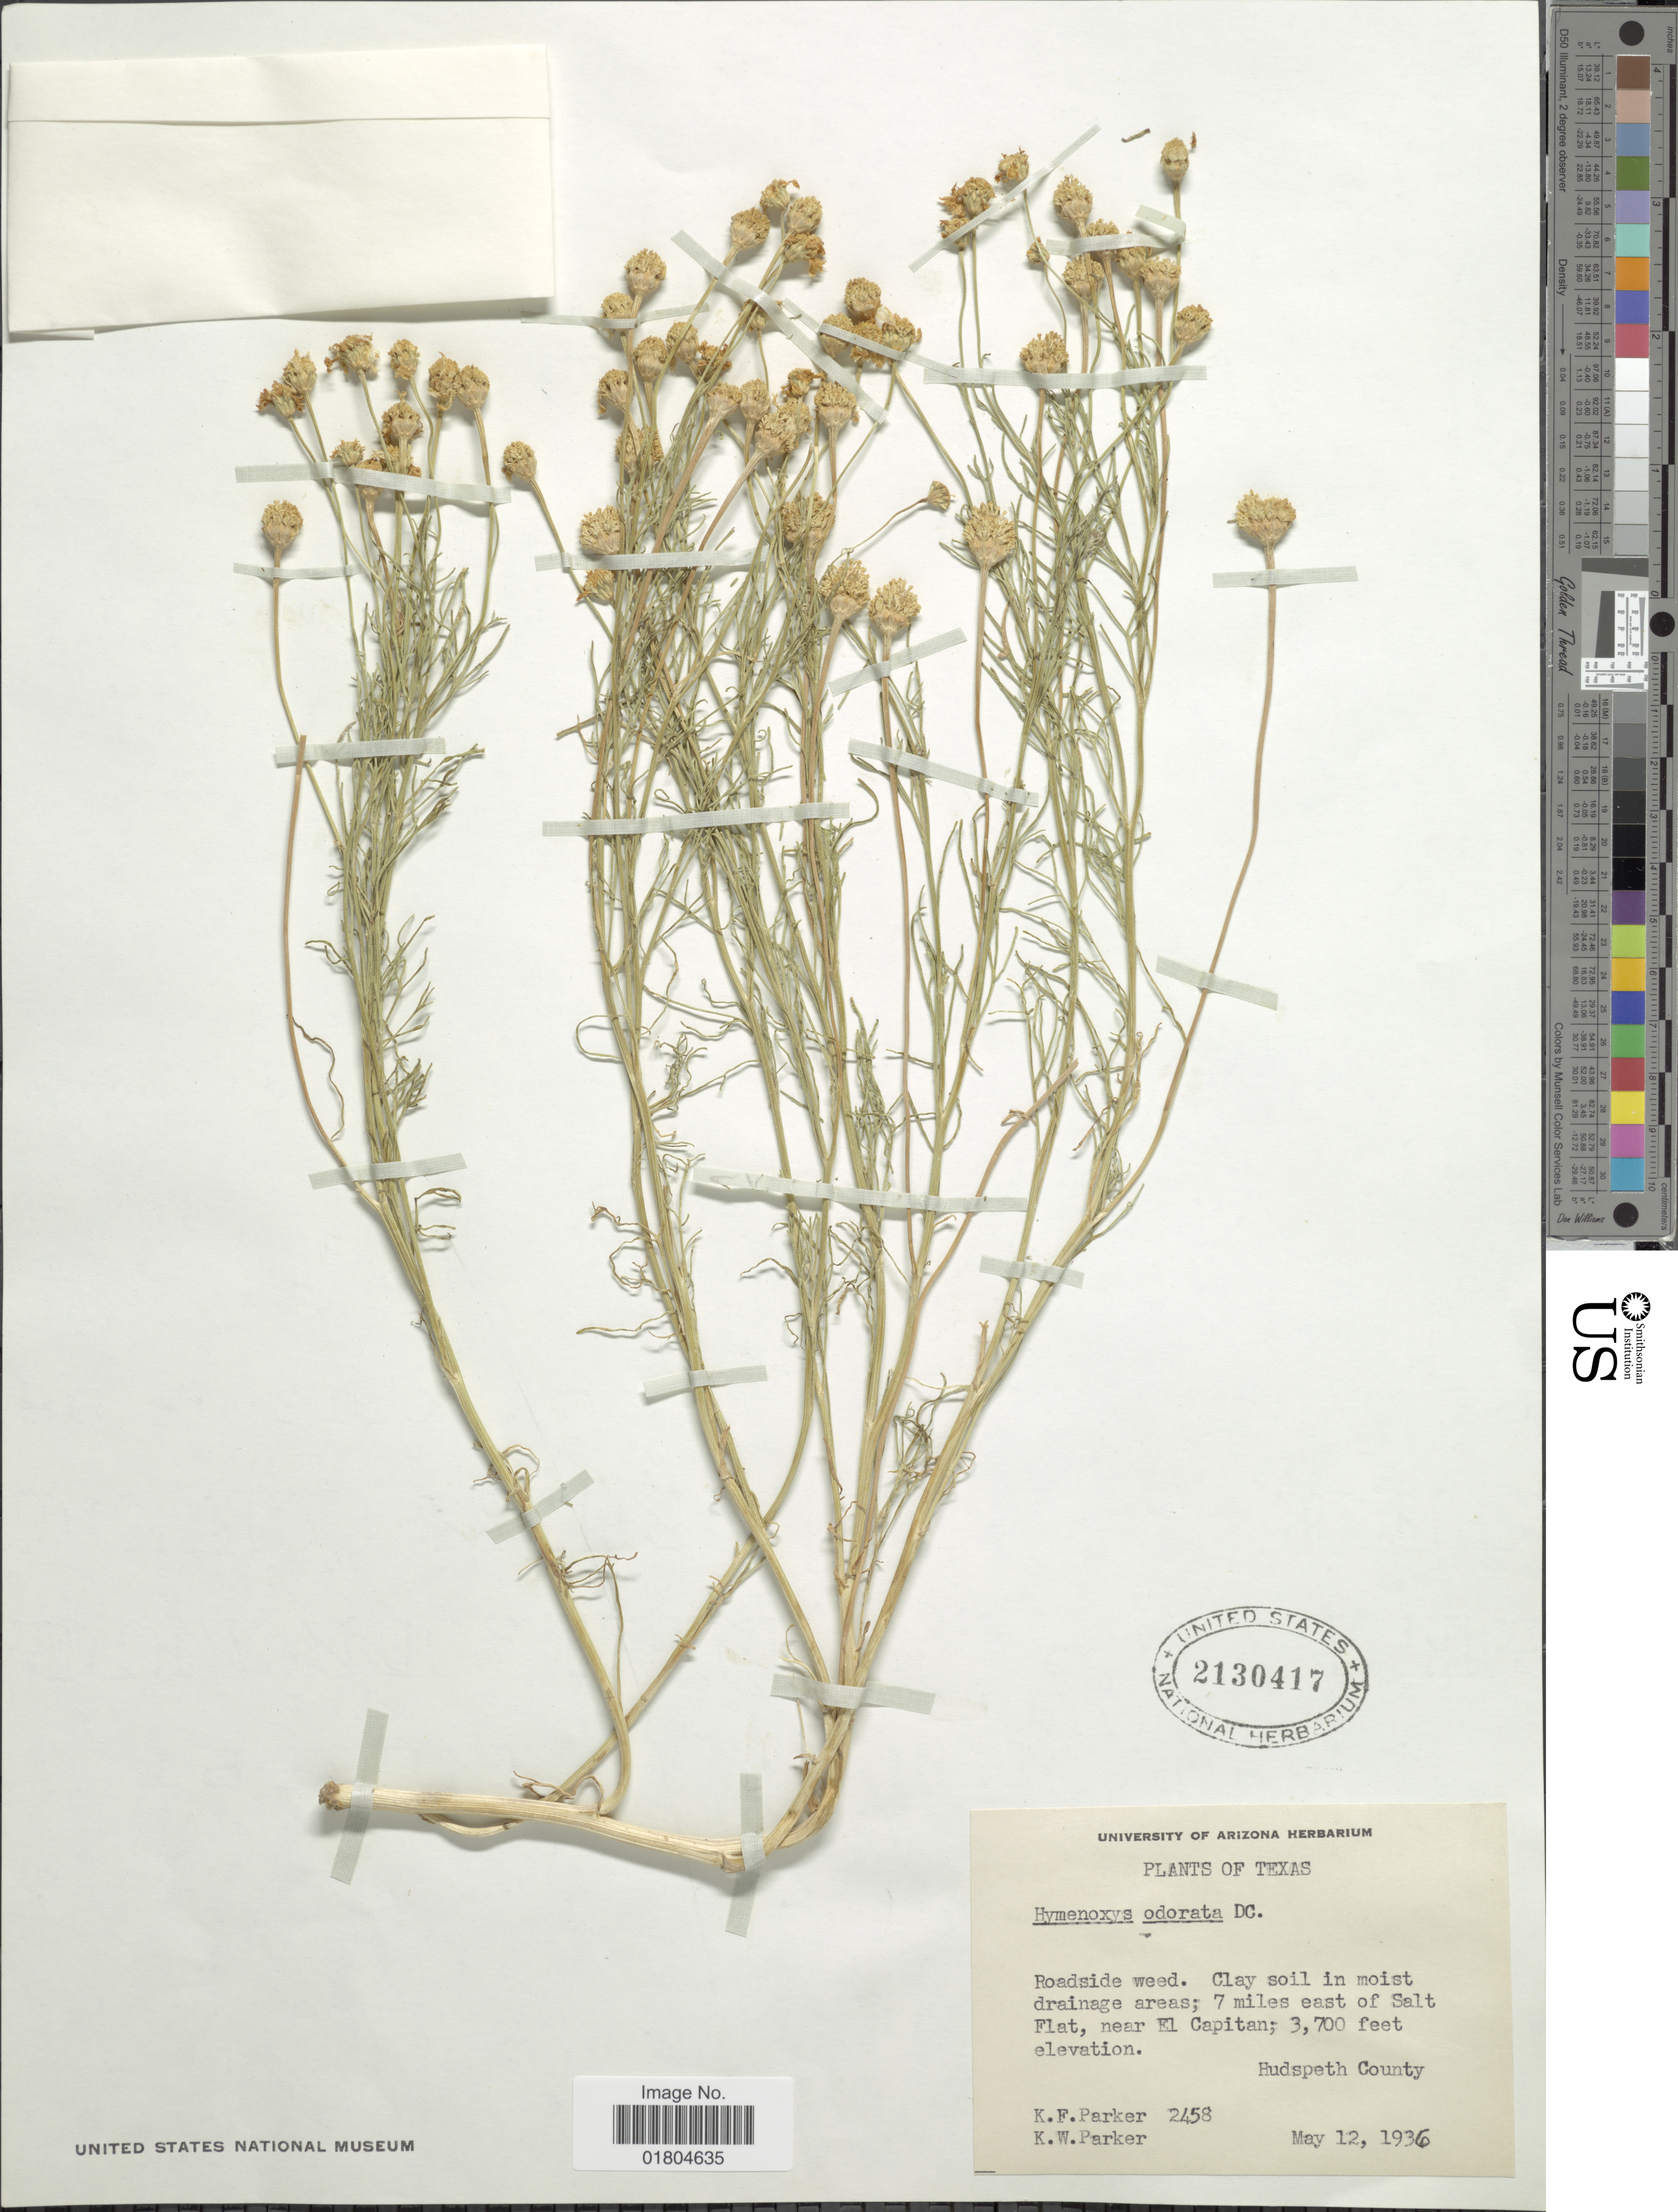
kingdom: Plantae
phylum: Tracheophyta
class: Magnoliopsida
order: Asterales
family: Asteraceae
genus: Hymenoxys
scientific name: Hymenoxys odorata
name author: DC.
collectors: K. F. Parker & K. Parker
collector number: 2458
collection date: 1936-05-12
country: United States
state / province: Texas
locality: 7 miles east of Salt Flat, near El Capitan. Huspeth County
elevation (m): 1128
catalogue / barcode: US 2130417